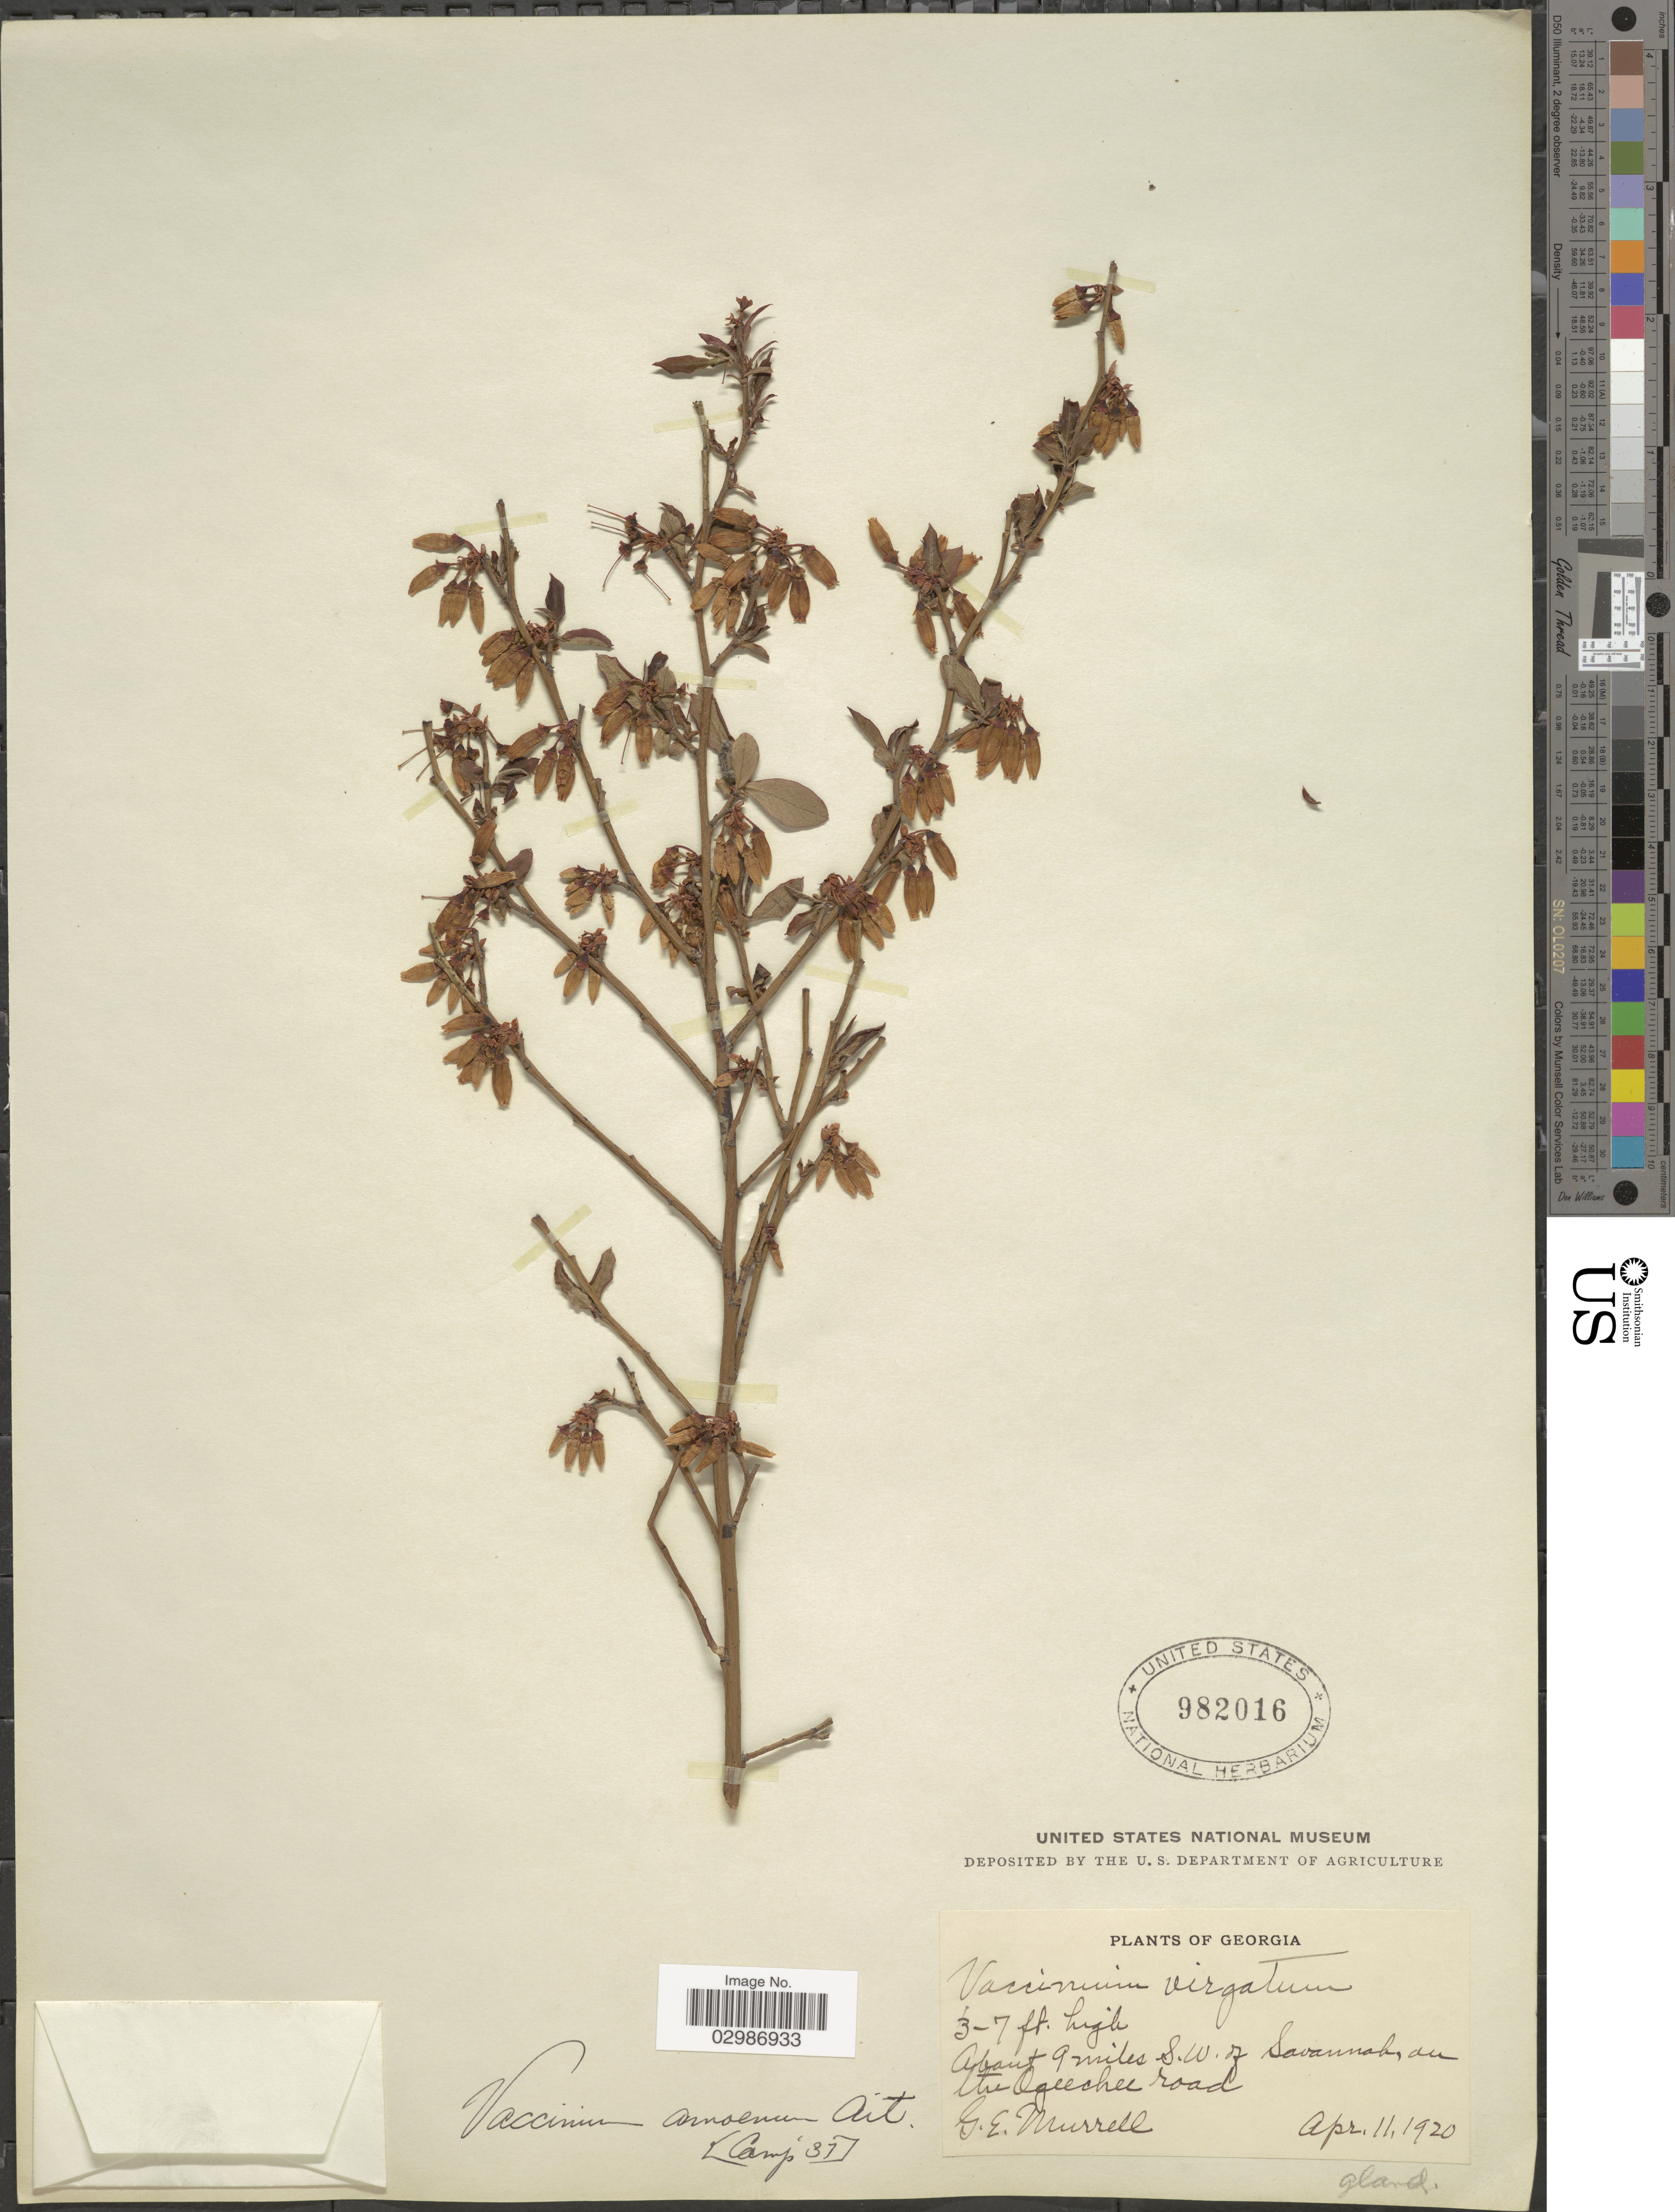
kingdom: Plantae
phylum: Tracheophyta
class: Magnoliopsida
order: Ericales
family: Ericaceae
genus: Vaccinium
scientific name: Vaccinium amoenum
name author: Aiton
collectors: G. Murrell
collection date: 1920-04-11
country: United States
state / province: Georgia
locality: About 9 miles S.W of Savannah, on the Ogeechee road.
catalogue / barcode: US 982016